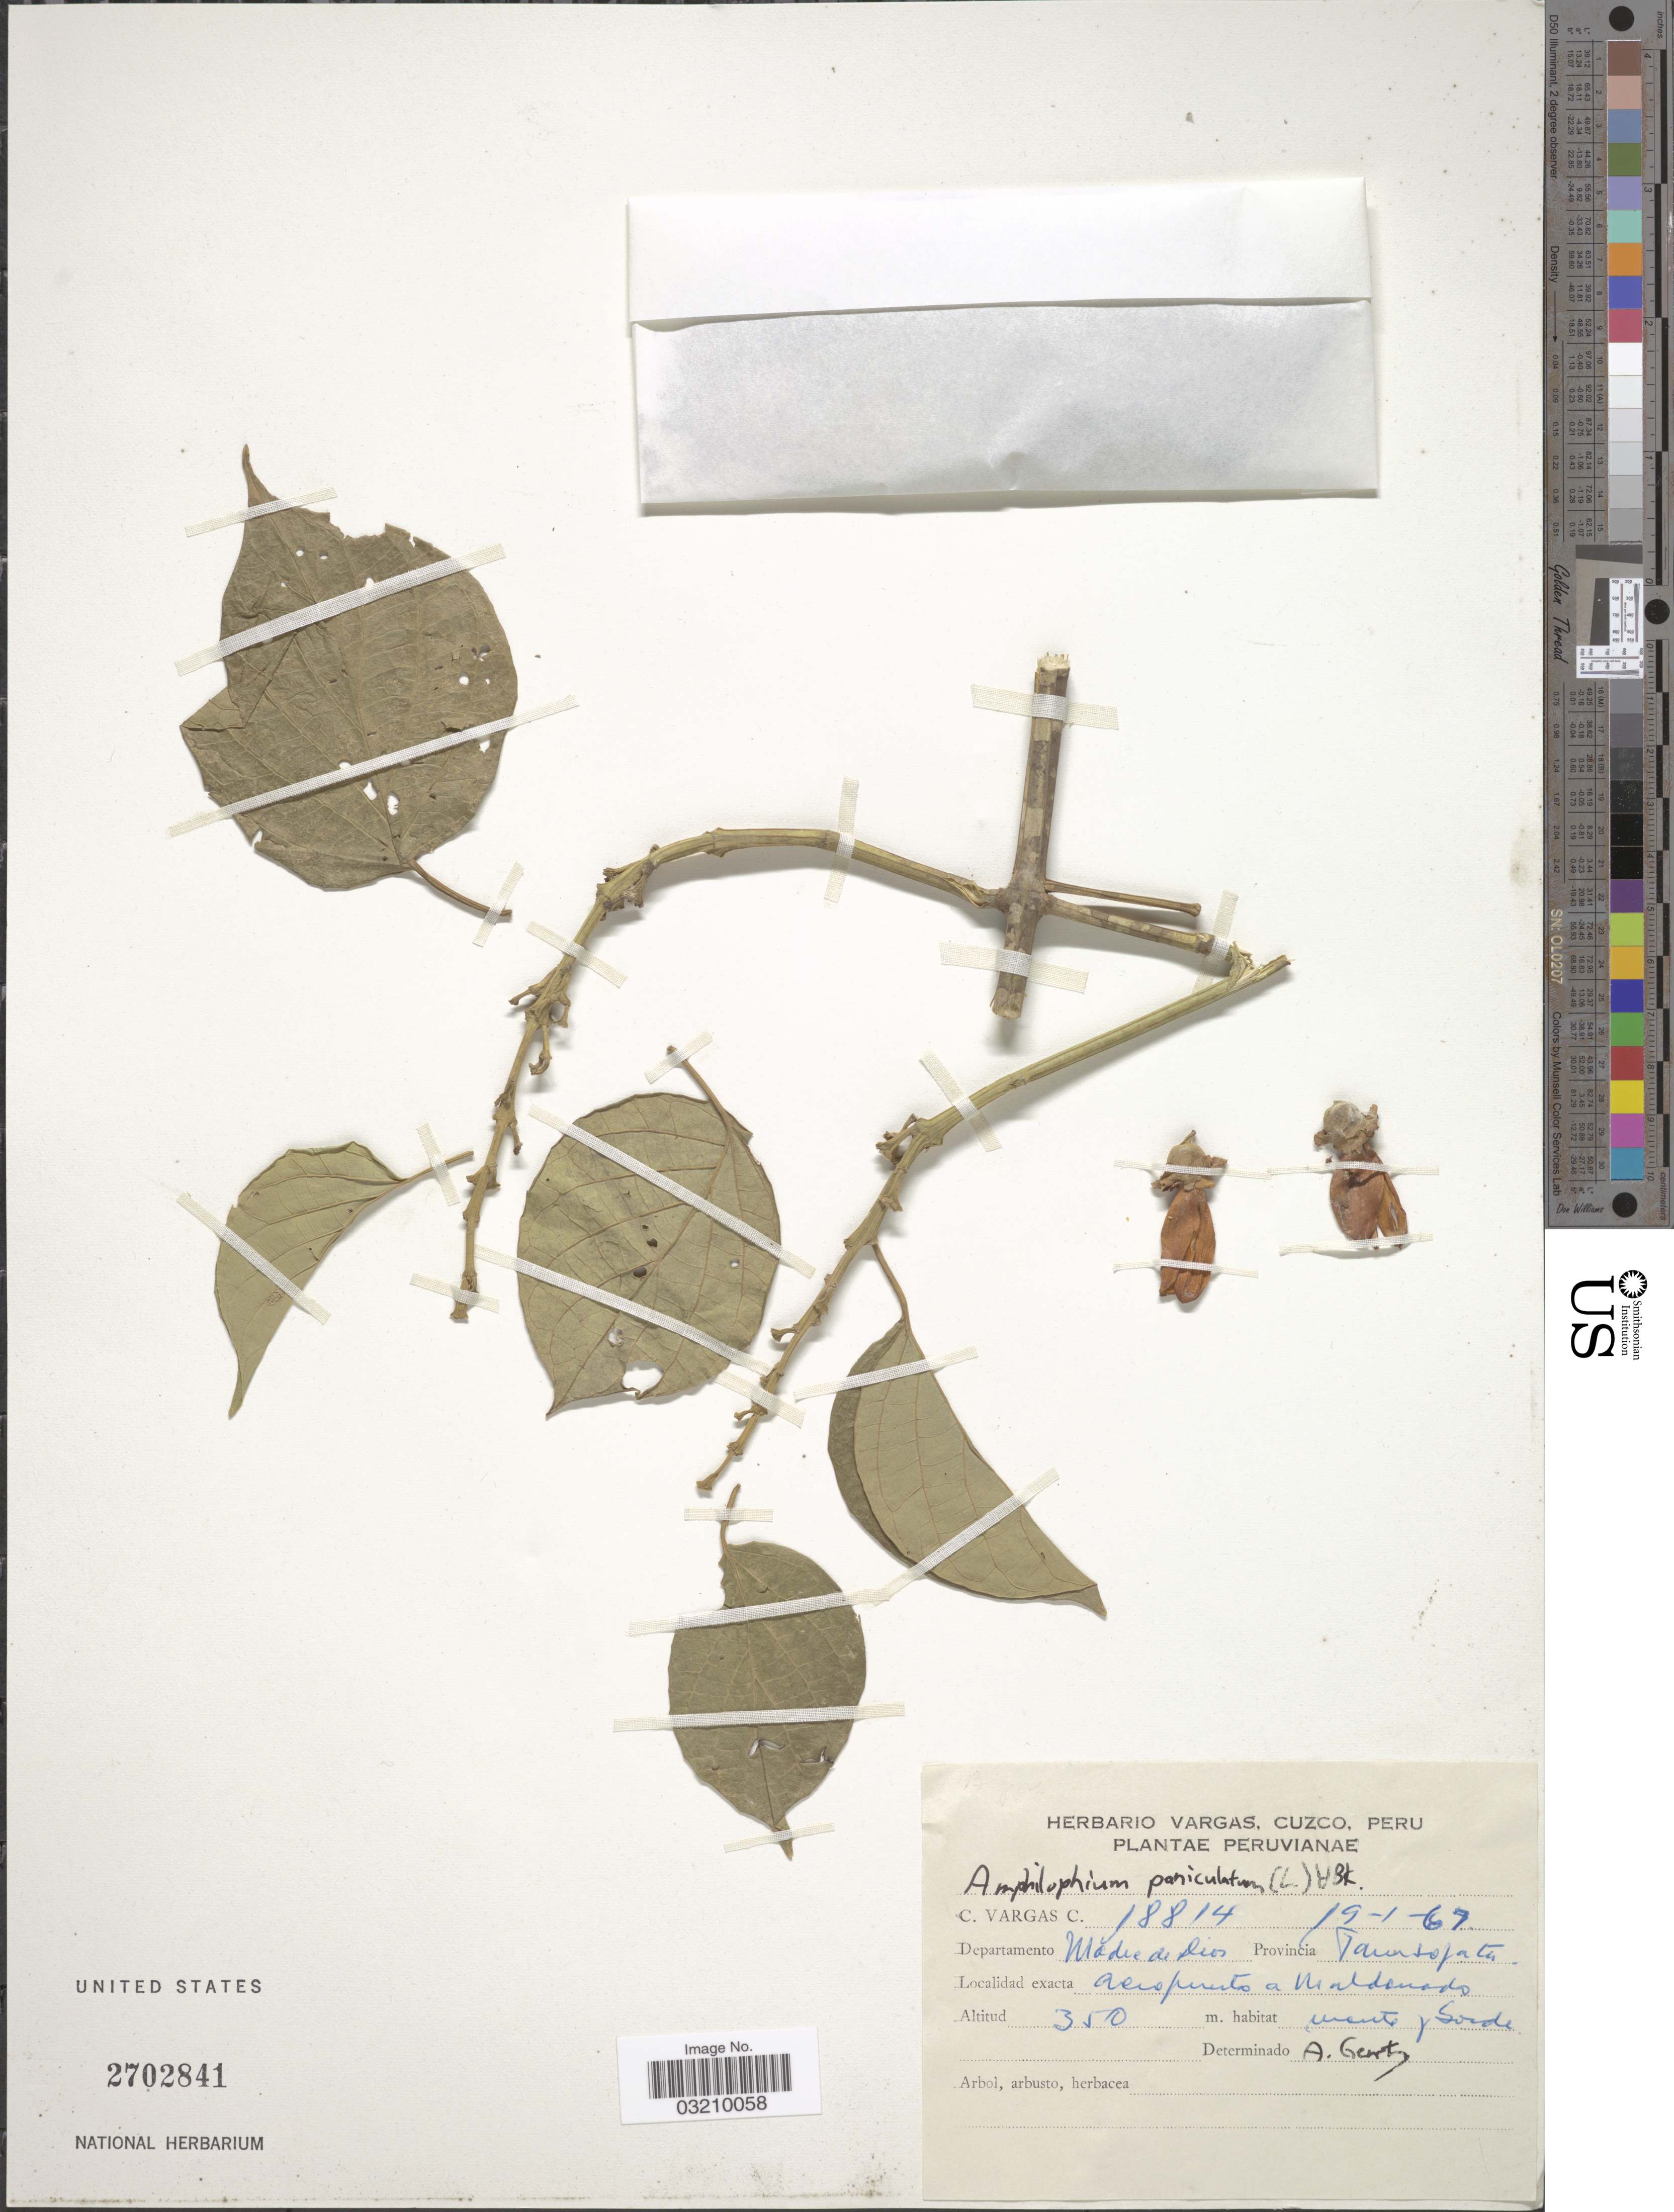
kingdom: Plantae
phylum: Tracheophyta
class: Magnoliopsida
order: Lamiales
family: Bignoniaceae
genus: Amphilophium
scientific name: Amphilophium paniculatum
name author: (L.) Kunth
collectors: C. Vargas Calderón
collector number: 18814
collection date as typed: Transcribed d/m/y: 19/1/67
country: Peru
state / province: Cusco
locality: Cuzco. Departamento Madre de Dios. Provincia Tambopata. Aeropuerto a Maldonado.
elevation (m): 350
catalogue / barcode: US 2702841